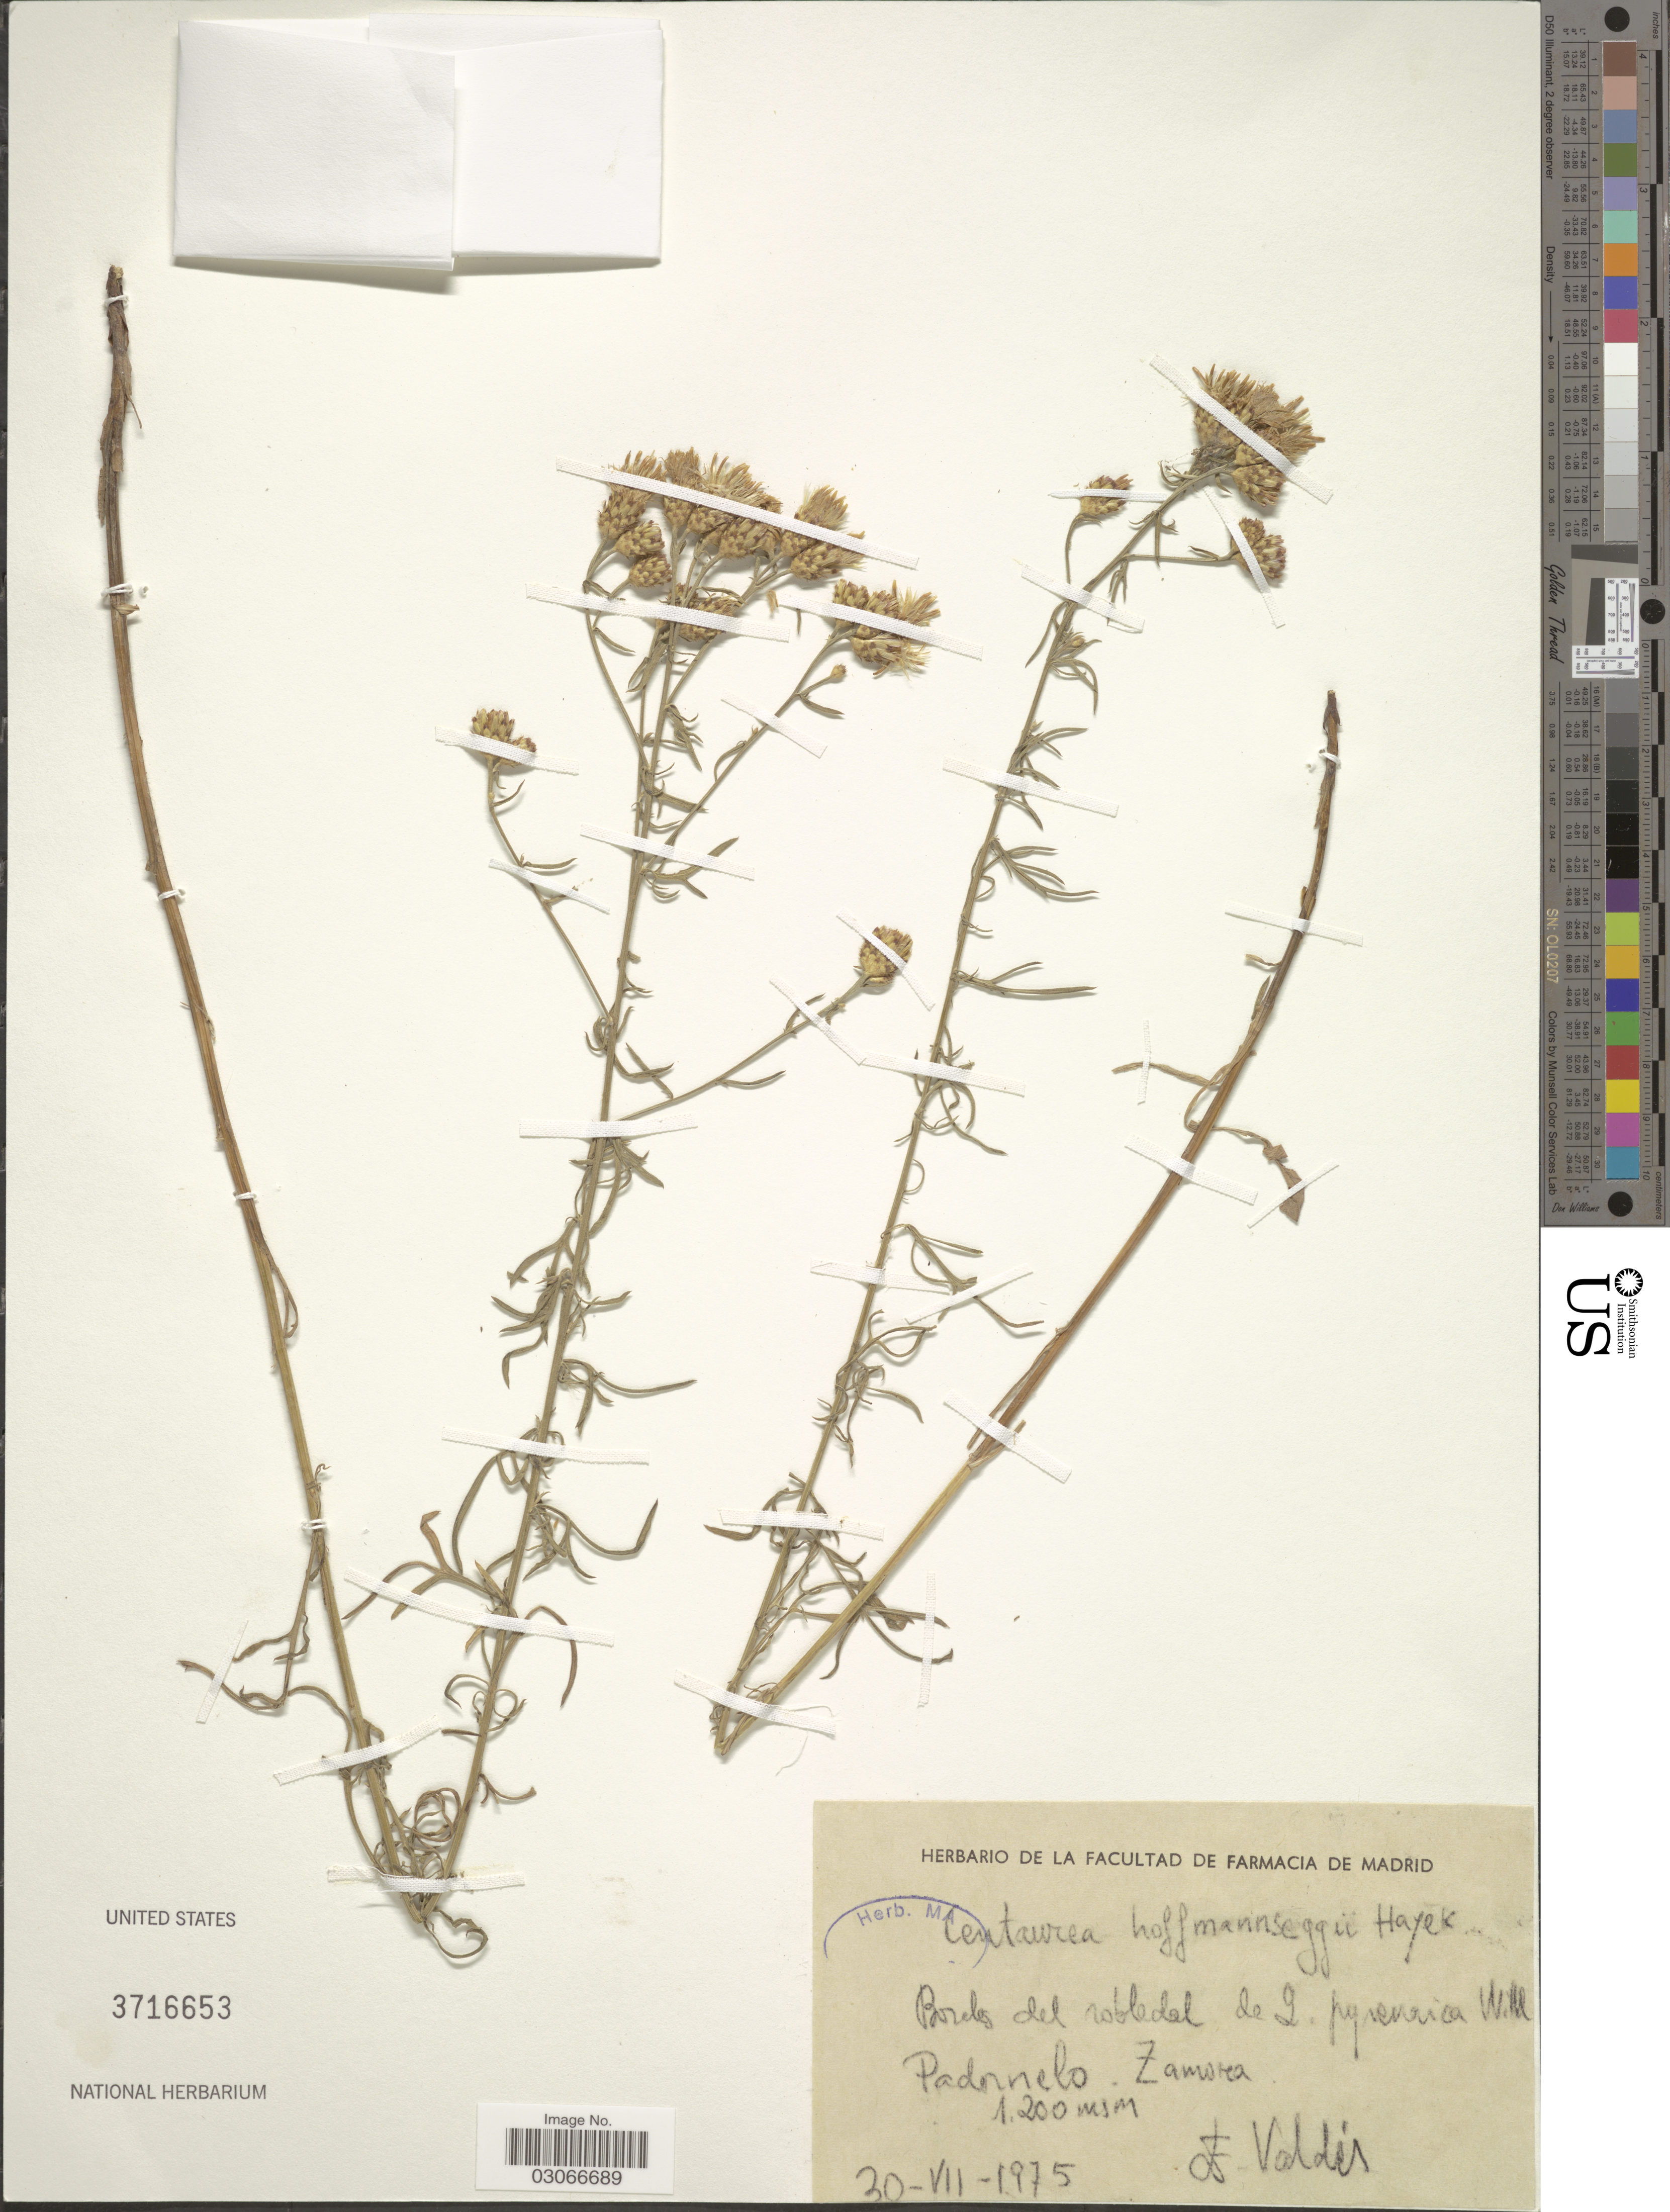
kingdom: Plantae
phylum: Tracheophyta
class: Magnoliopsida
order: Asterales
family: Asteraceae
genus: Centaurea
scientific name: Centaurea micrantha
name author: Hoffmanns. & Link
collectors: F. Valdés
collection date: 1975-07-30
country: Ecuador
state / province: Zamora-Chinchipe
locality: Padornelo - Zamora.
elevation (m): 1200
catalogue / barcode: US 3716653